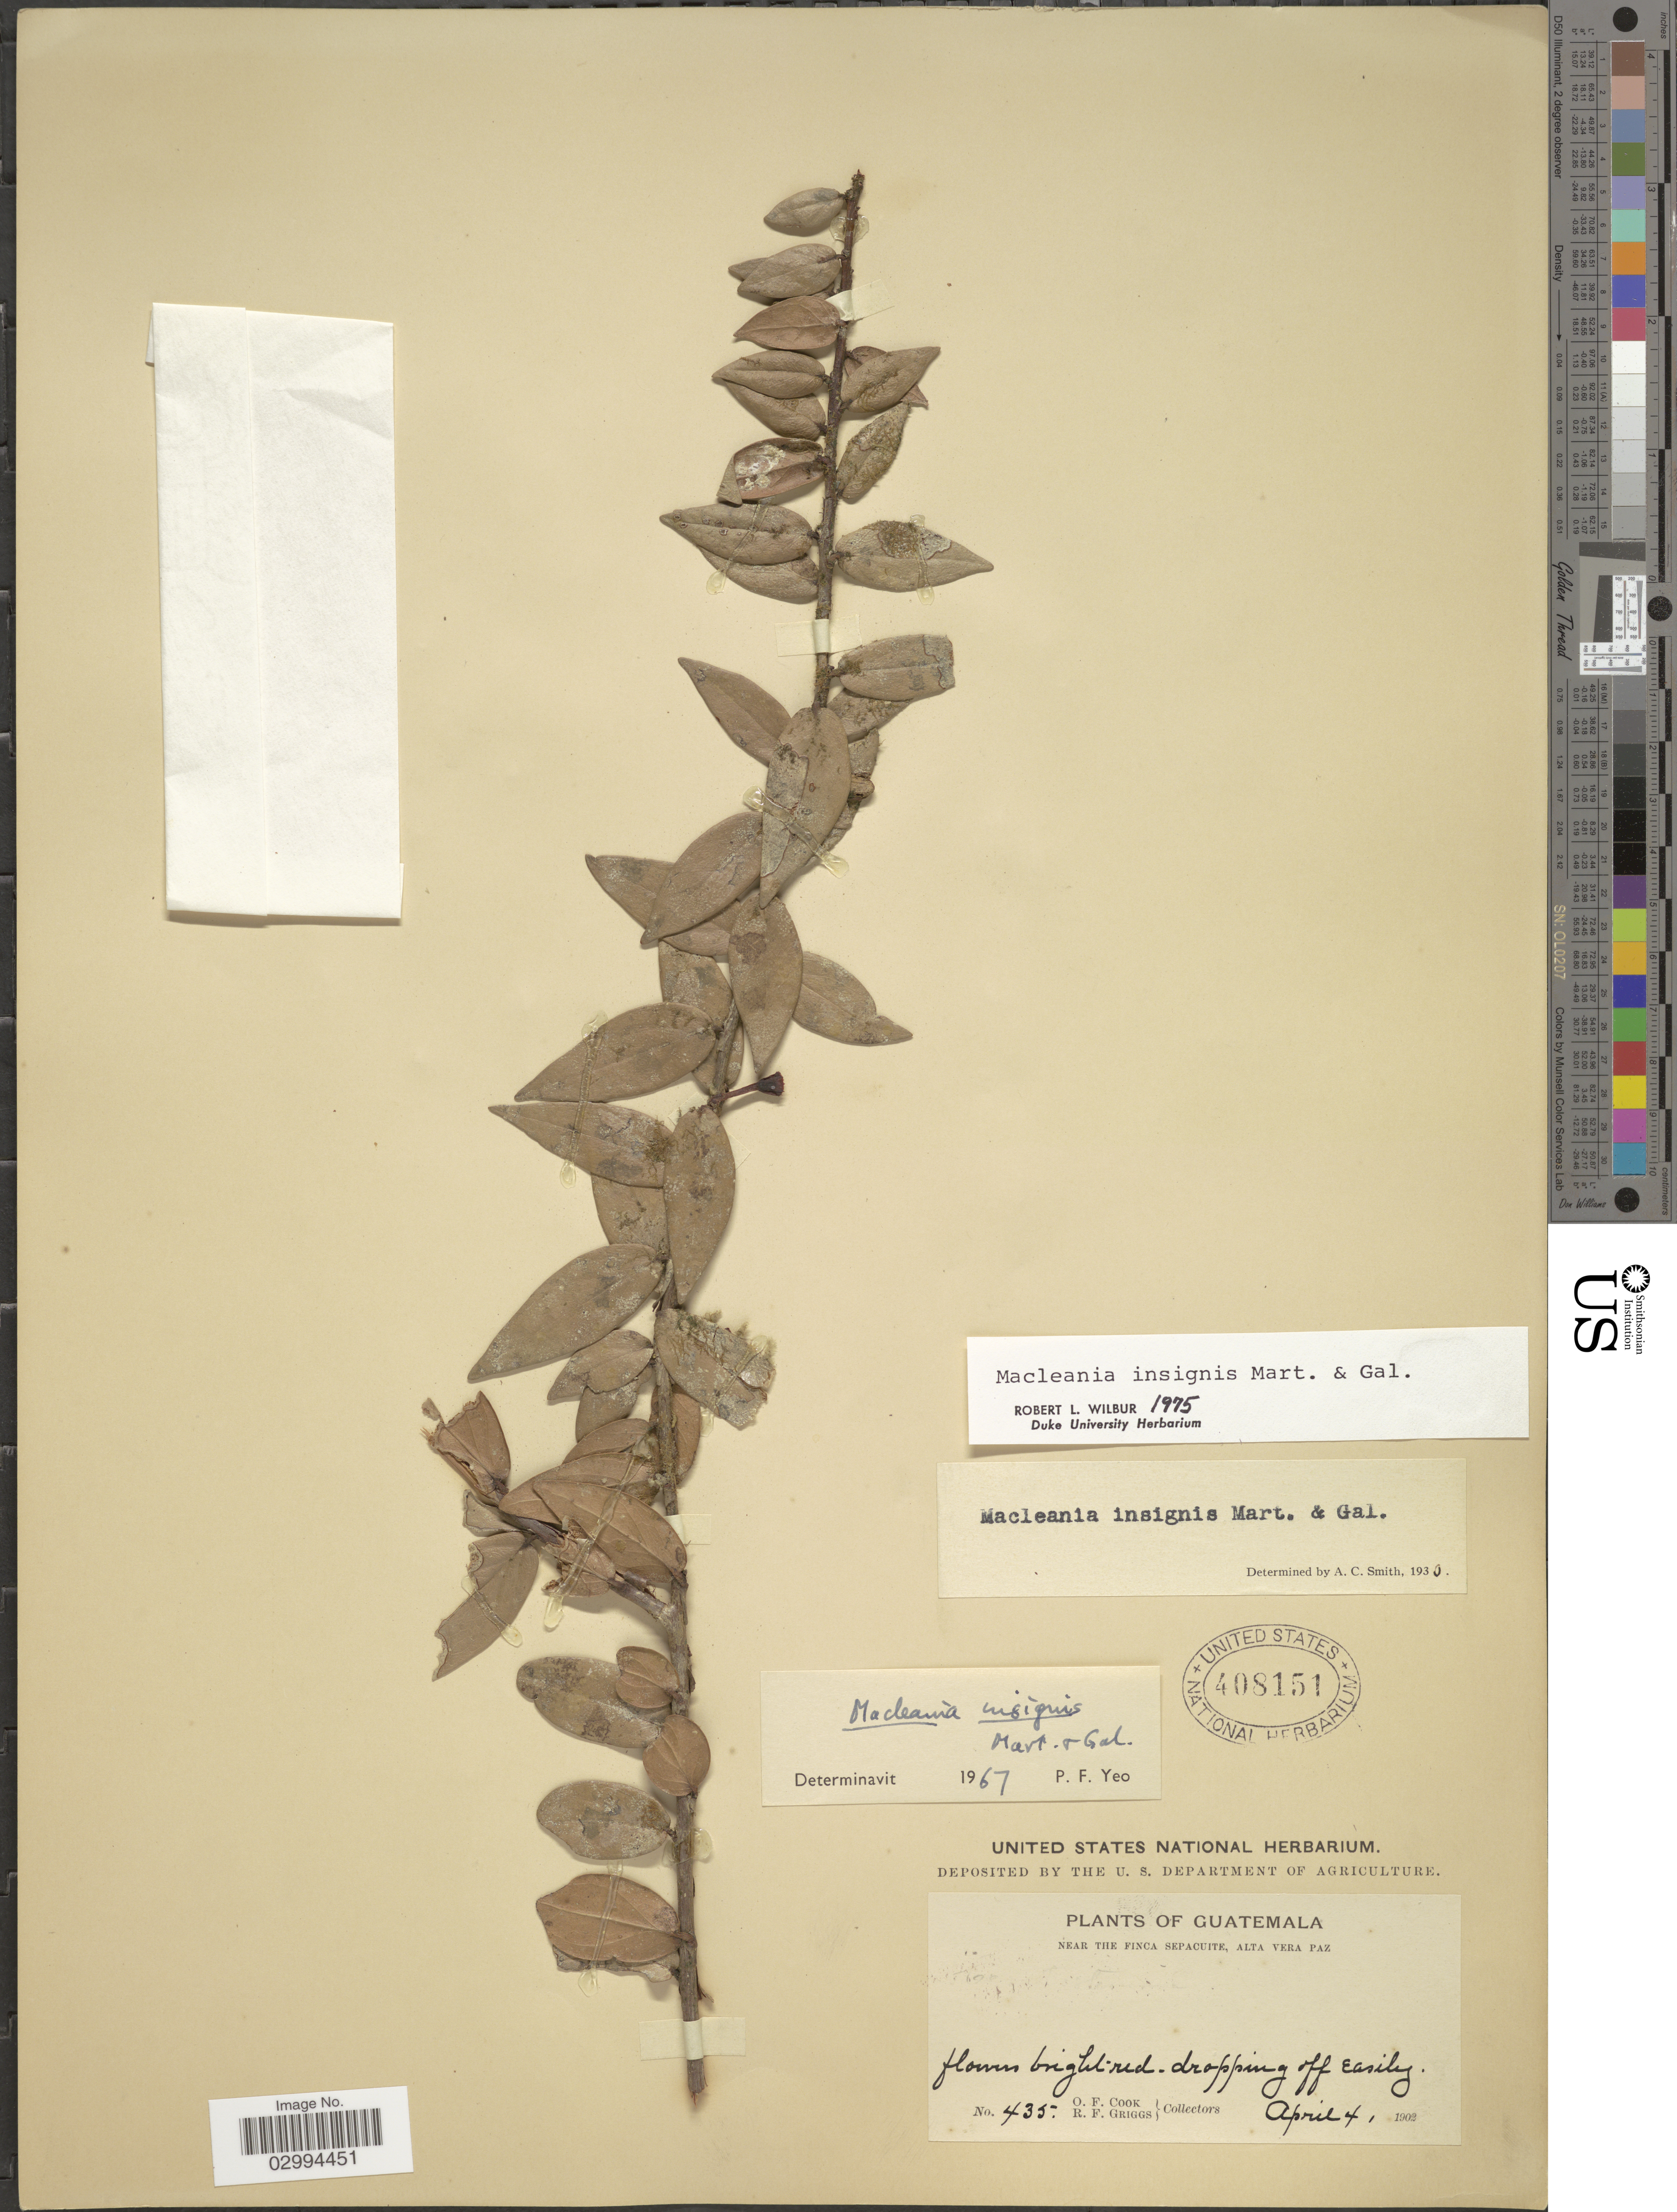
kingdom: Plantae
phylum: Tracheophyta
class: Magnoliopsida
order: Ericales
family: Ericaceae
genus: Macleania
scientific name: Macleania insignis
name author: M. Martens & Galeotti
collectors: O. F. Cook & R. F. Griggs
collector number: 435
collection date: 1902-04-04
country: Guatemala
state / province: Alta Verapaz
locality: Near the Finca Sepacuite, Alta Vera Paz.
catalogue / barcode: US 408151